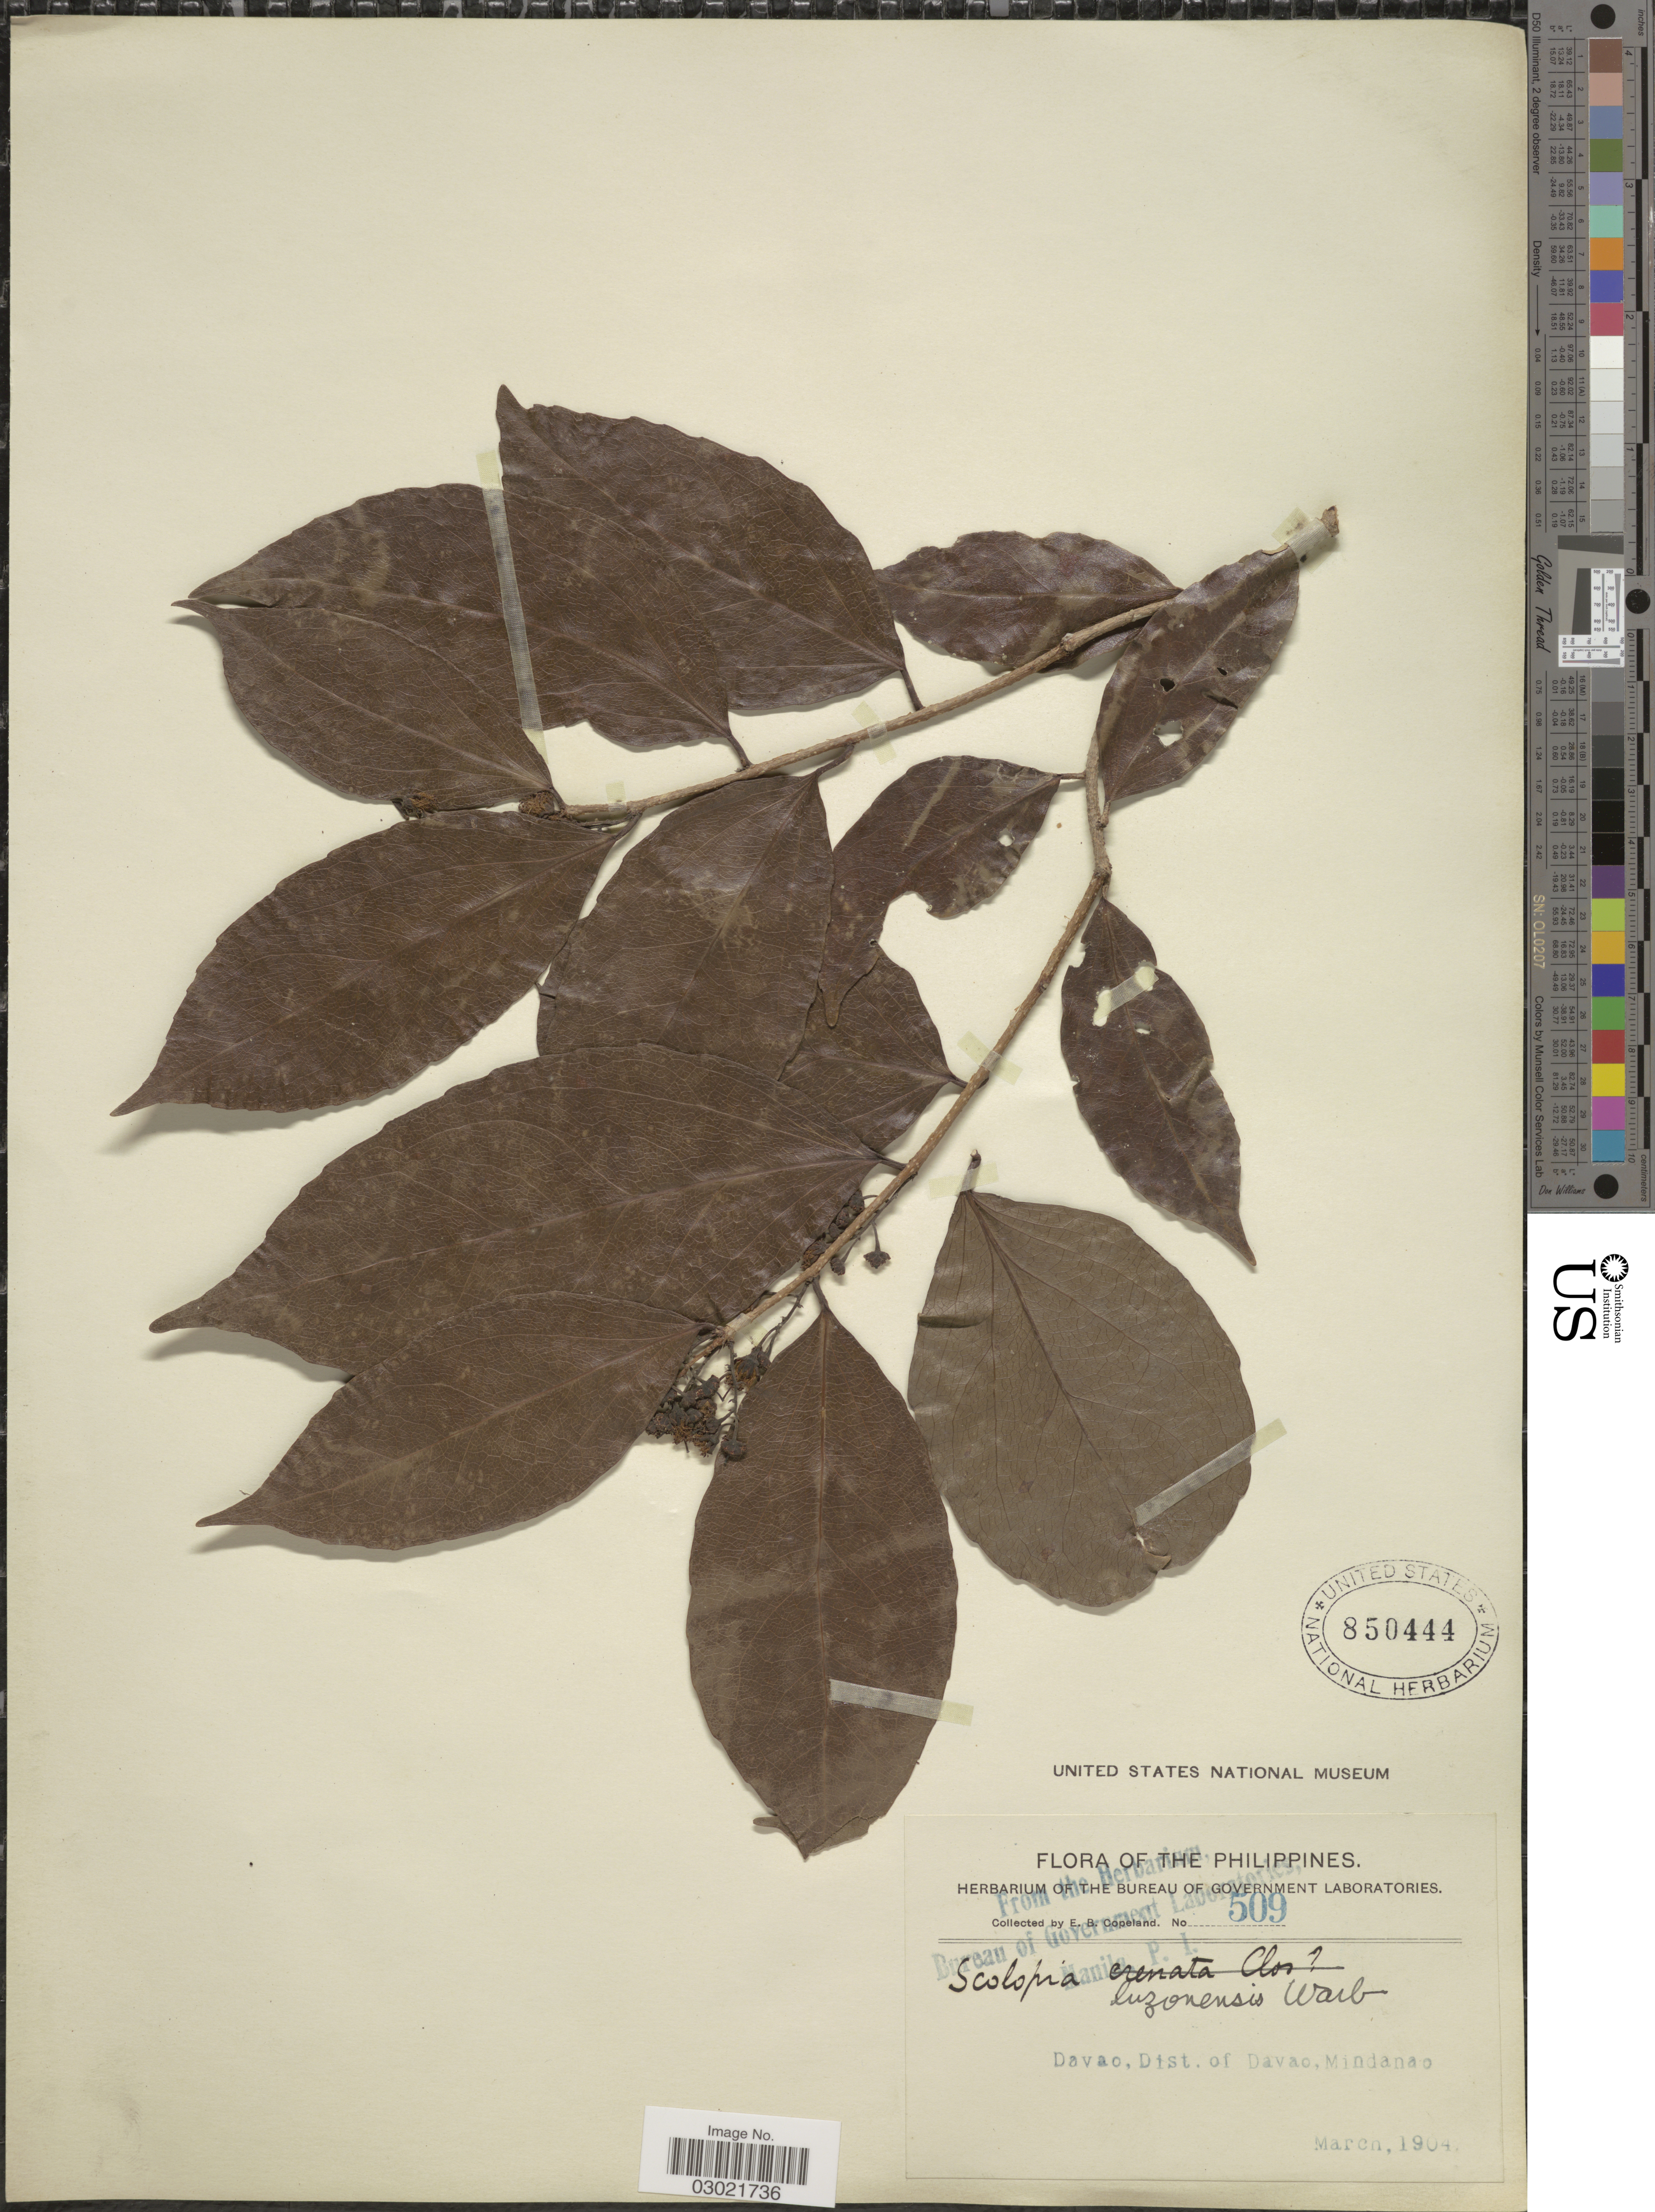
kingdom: Plantae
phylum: Tracheophyta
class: Magnoliopsida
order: Malpighiales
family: Salicaceae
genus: Scolopia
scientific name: Scolopia luzonensis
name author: (C. Presl) Warb.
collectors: E. B. Copeland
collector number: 509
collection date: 1904-03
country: Philippines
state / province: Davao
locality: Dist. of Davao, Mindanao.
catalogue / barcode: US 850444